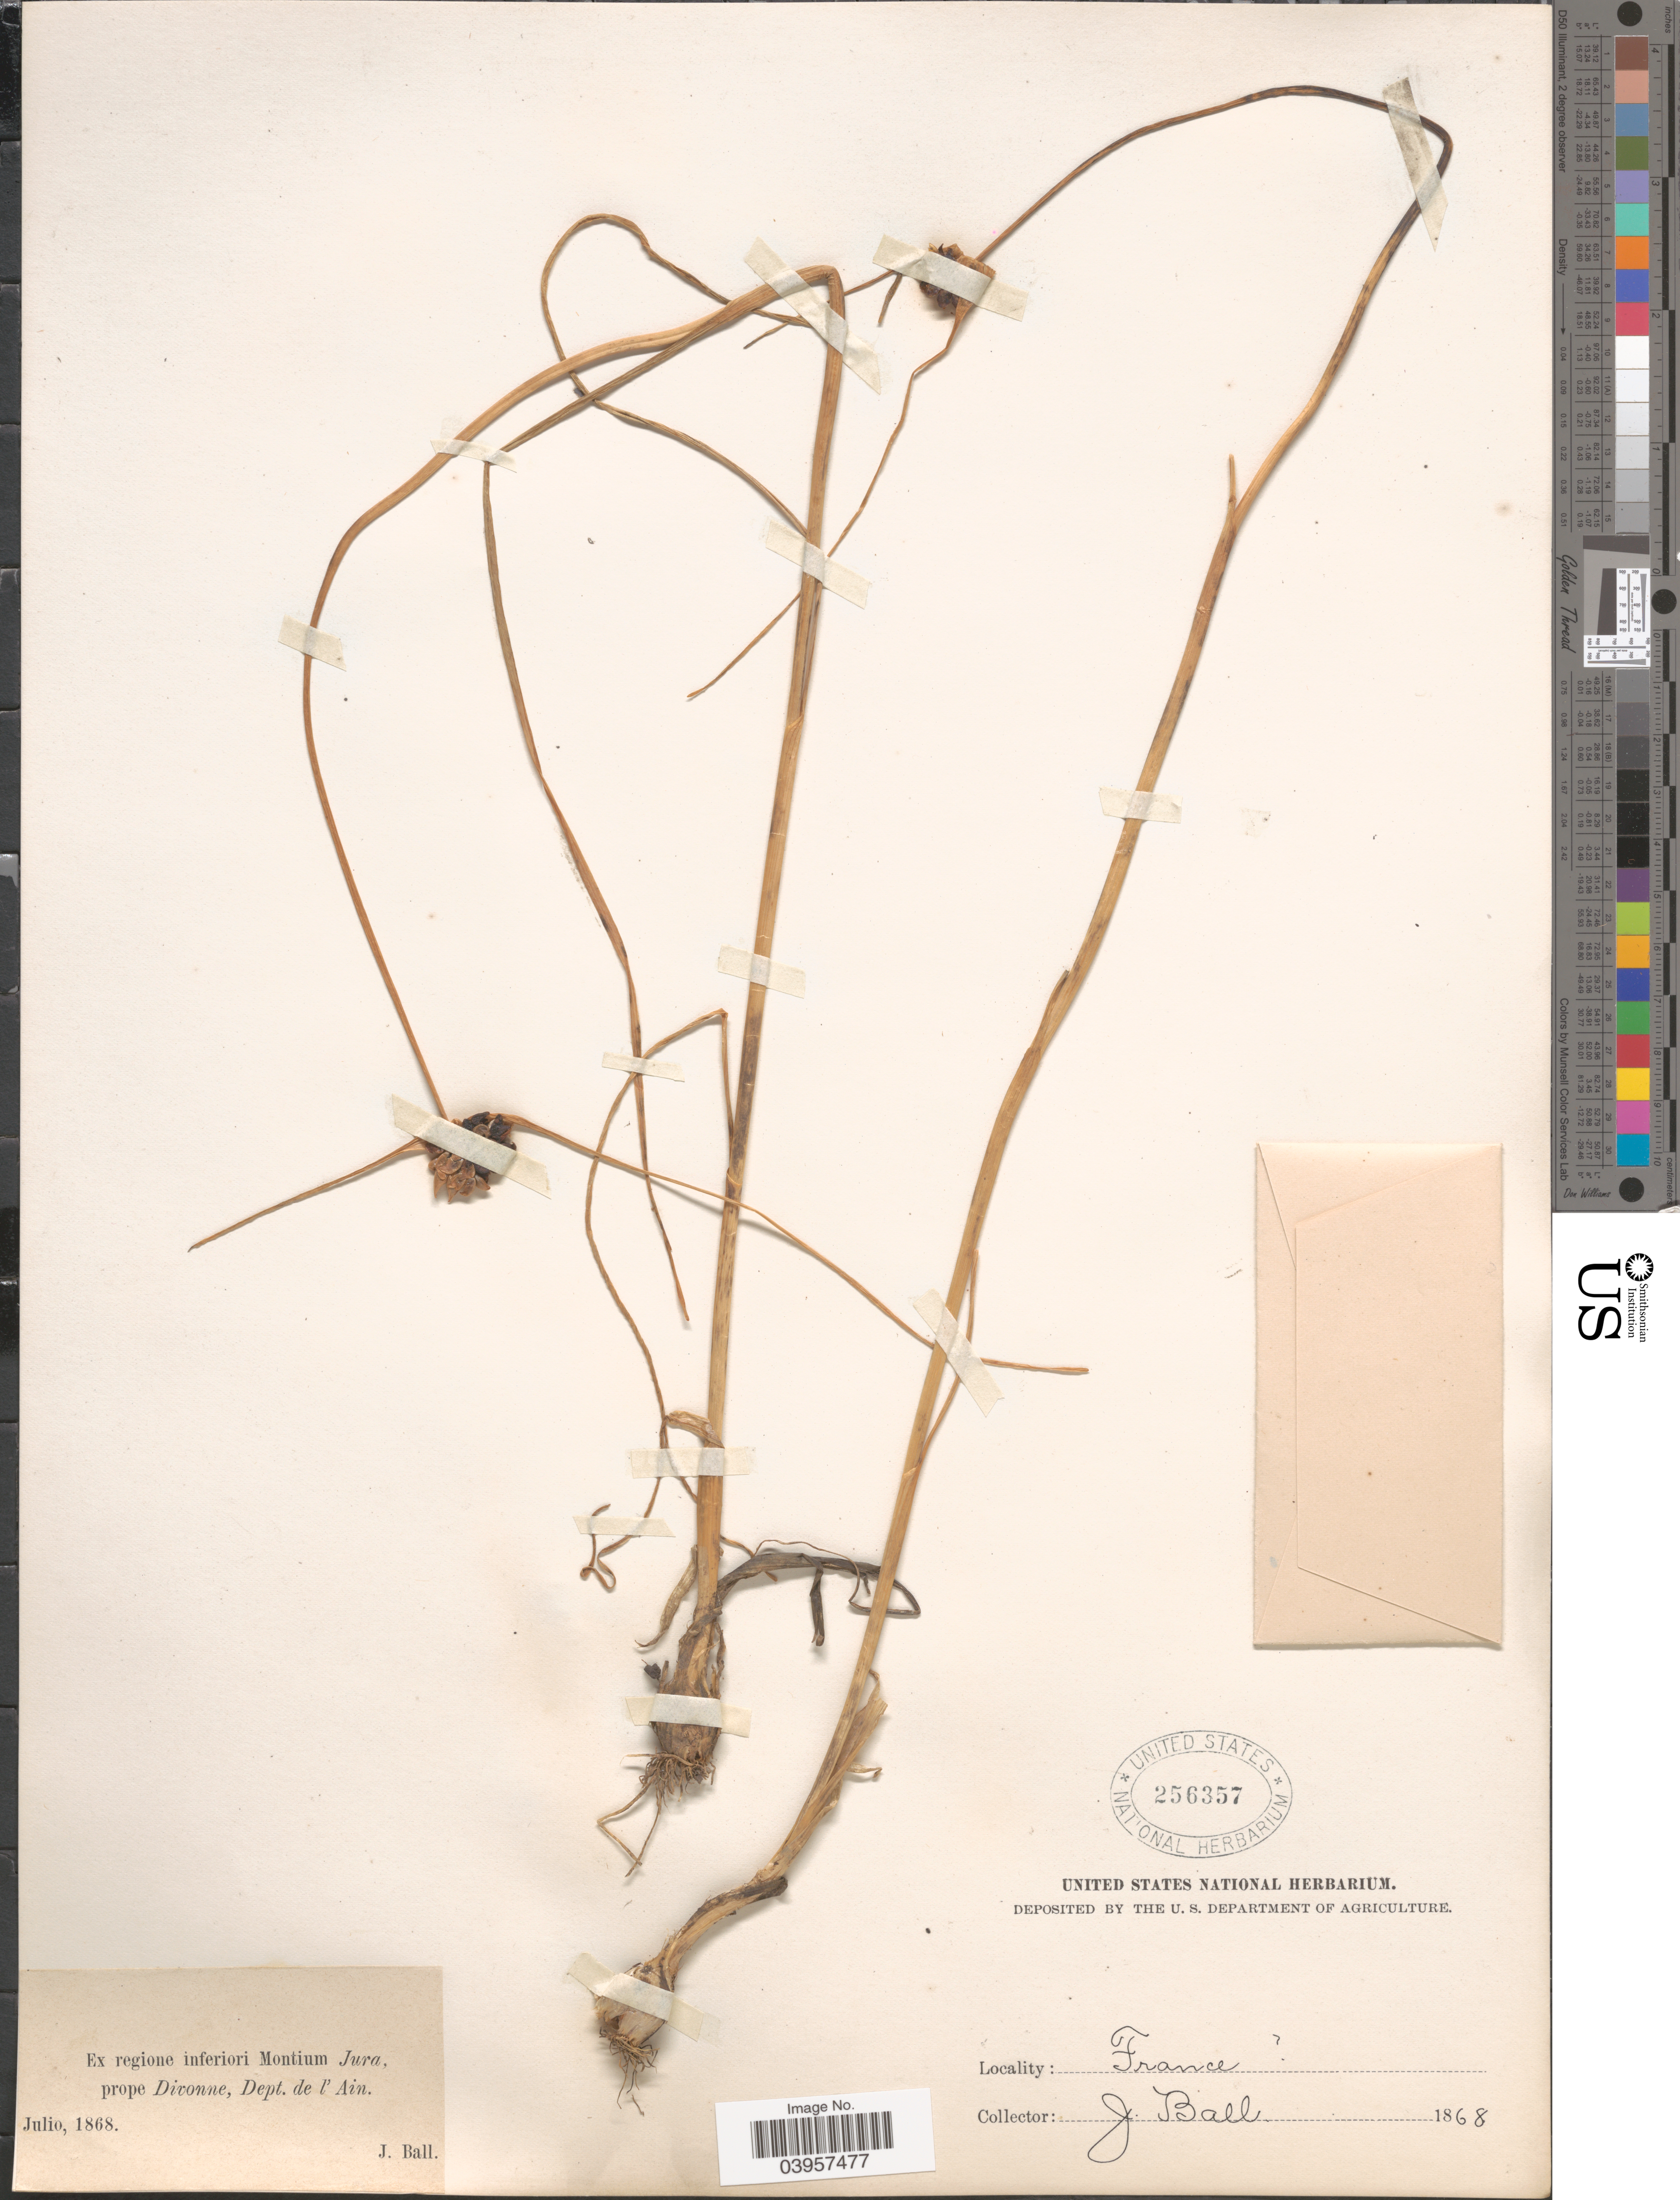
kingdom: Plantae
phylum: Tracheophyta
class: Liliopsida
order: Asparagales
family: Amaryllidaceae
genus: Allium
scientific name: Allium sp.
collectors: J. Ball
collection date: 1868-07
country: France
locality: Ex regione inferiori Montium Jura, prope Divonne, Dept. de l' Ain. France.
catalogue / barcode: US 256357